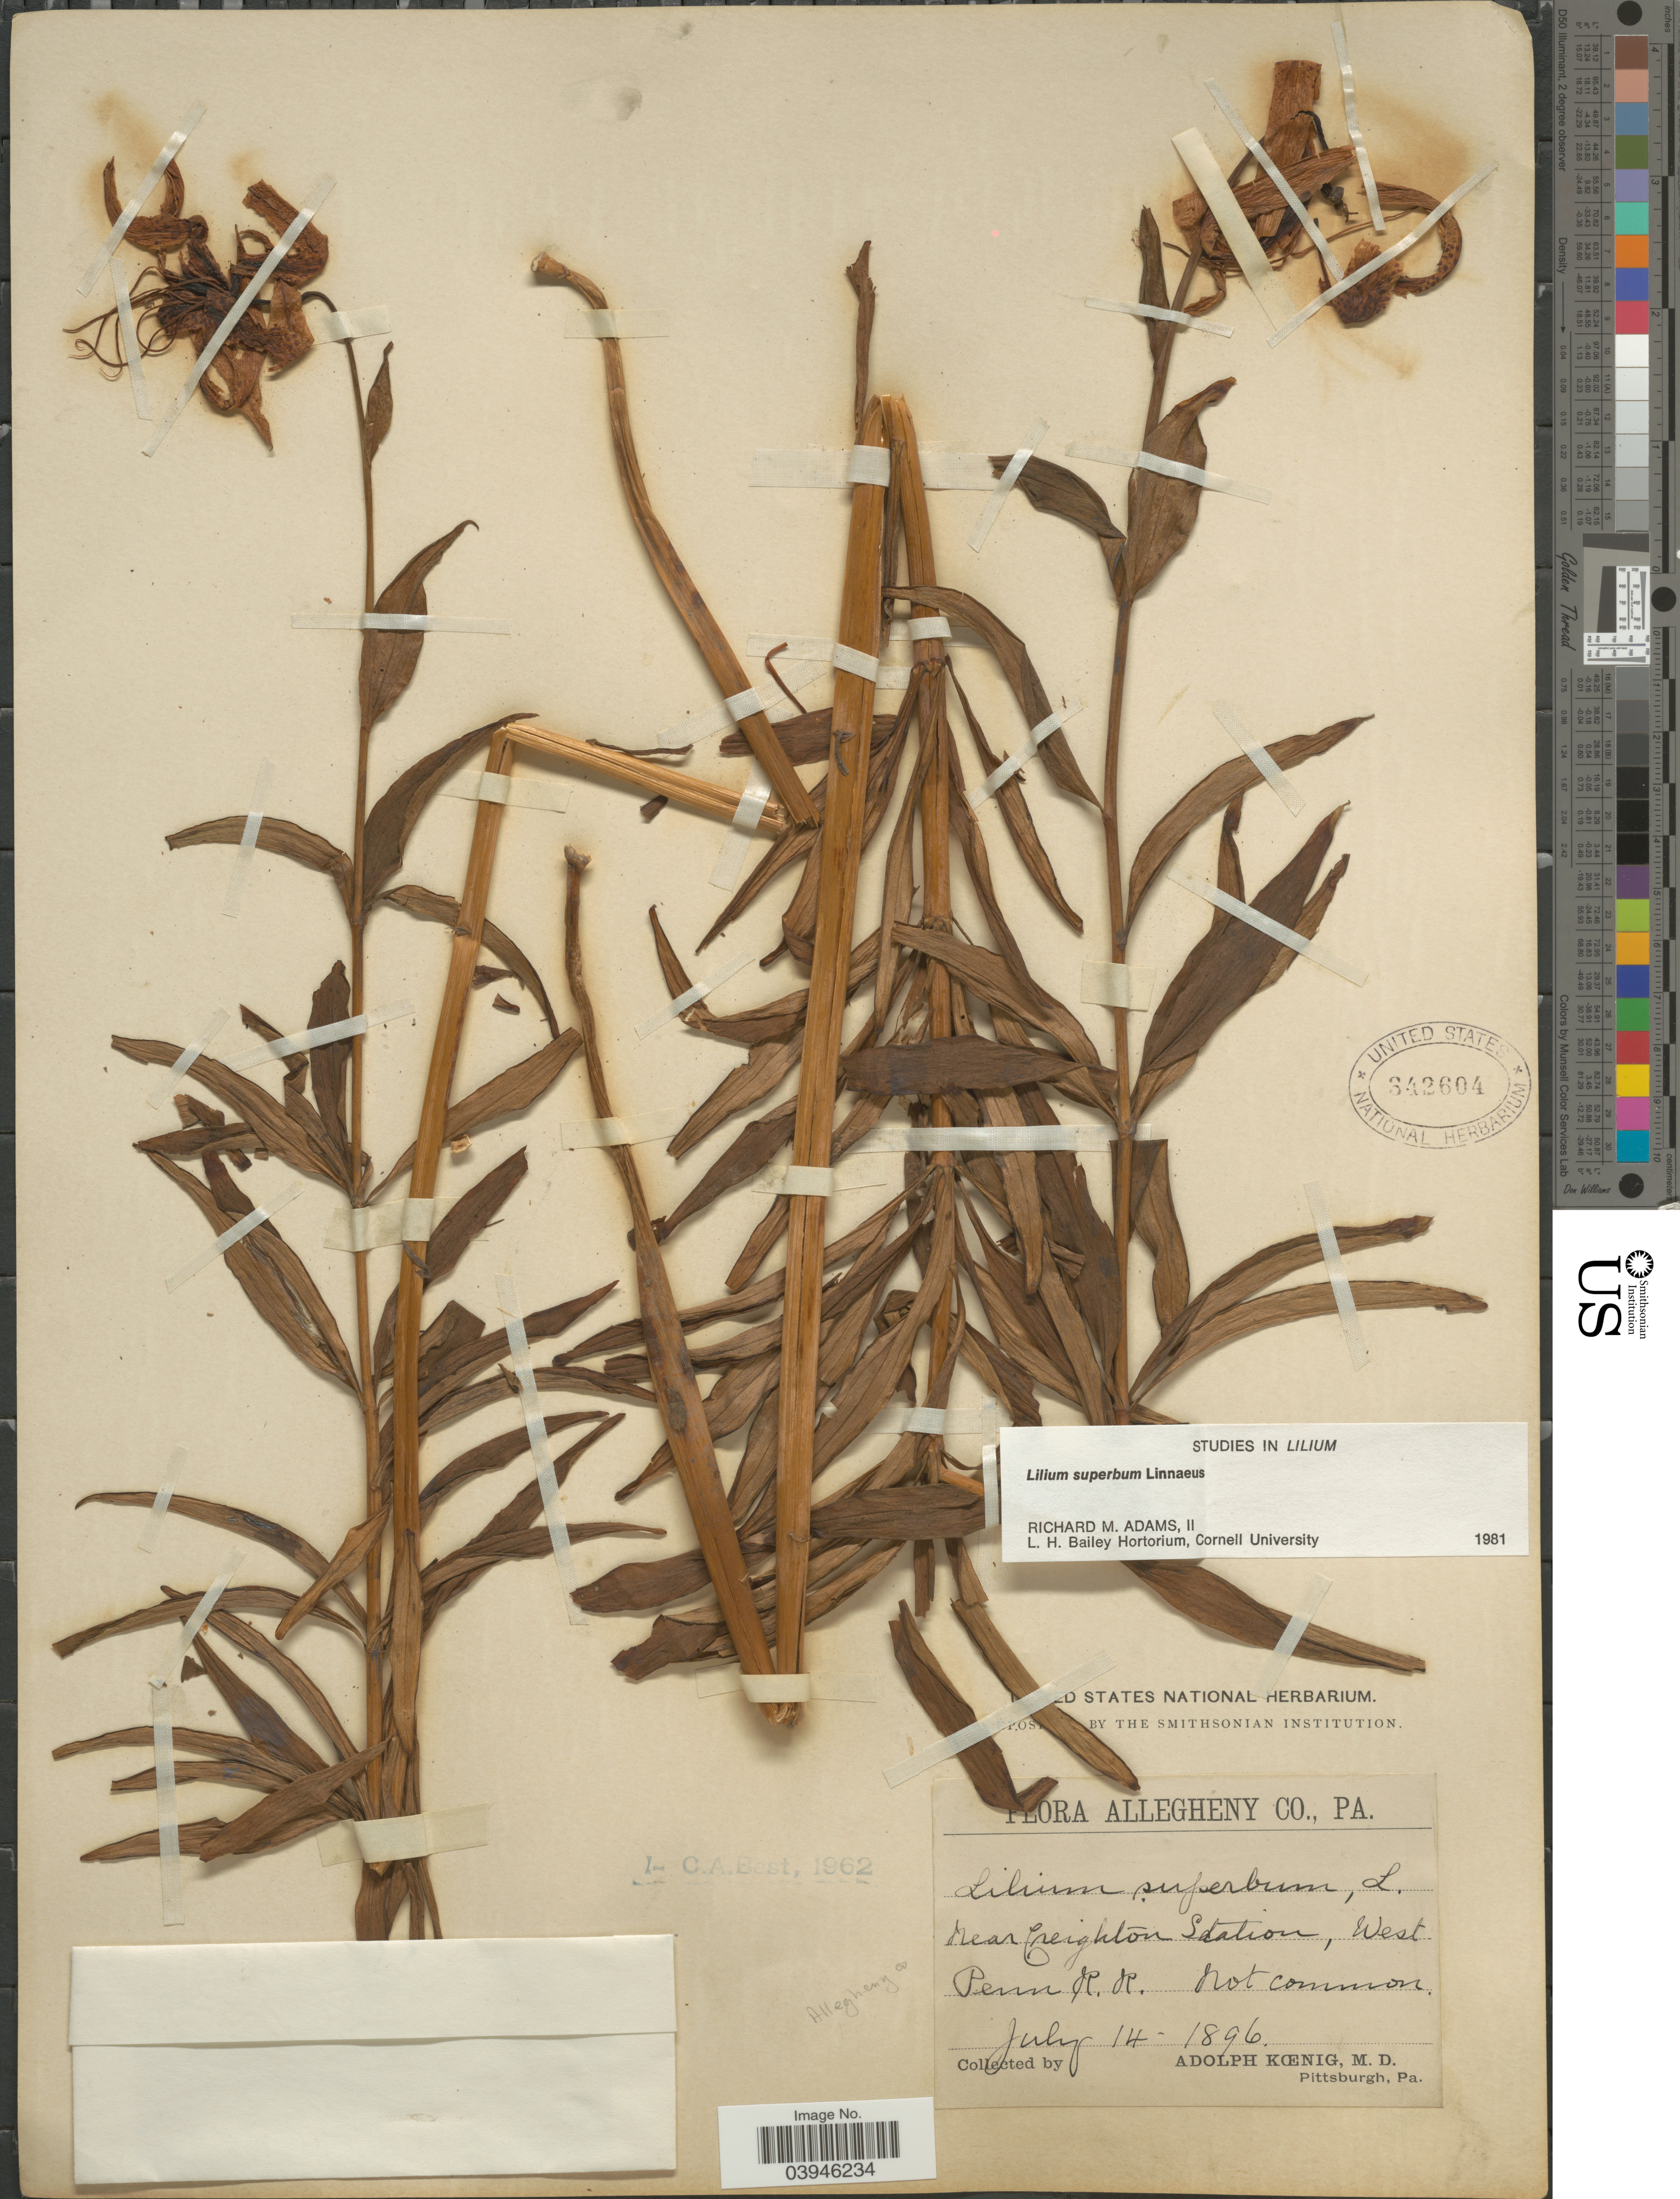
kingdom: Plantae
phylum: Tracheophyta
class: Liliopsida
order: Liliales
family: Liliaceae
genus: Lilium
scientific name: Lilium superbum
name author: L.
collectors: A. Koenig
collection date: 1896-07-14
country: United States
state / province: Pennsylvania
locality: Allegheny Co. Near Creighton Station, West Penn R.R.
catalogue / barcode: US 342604